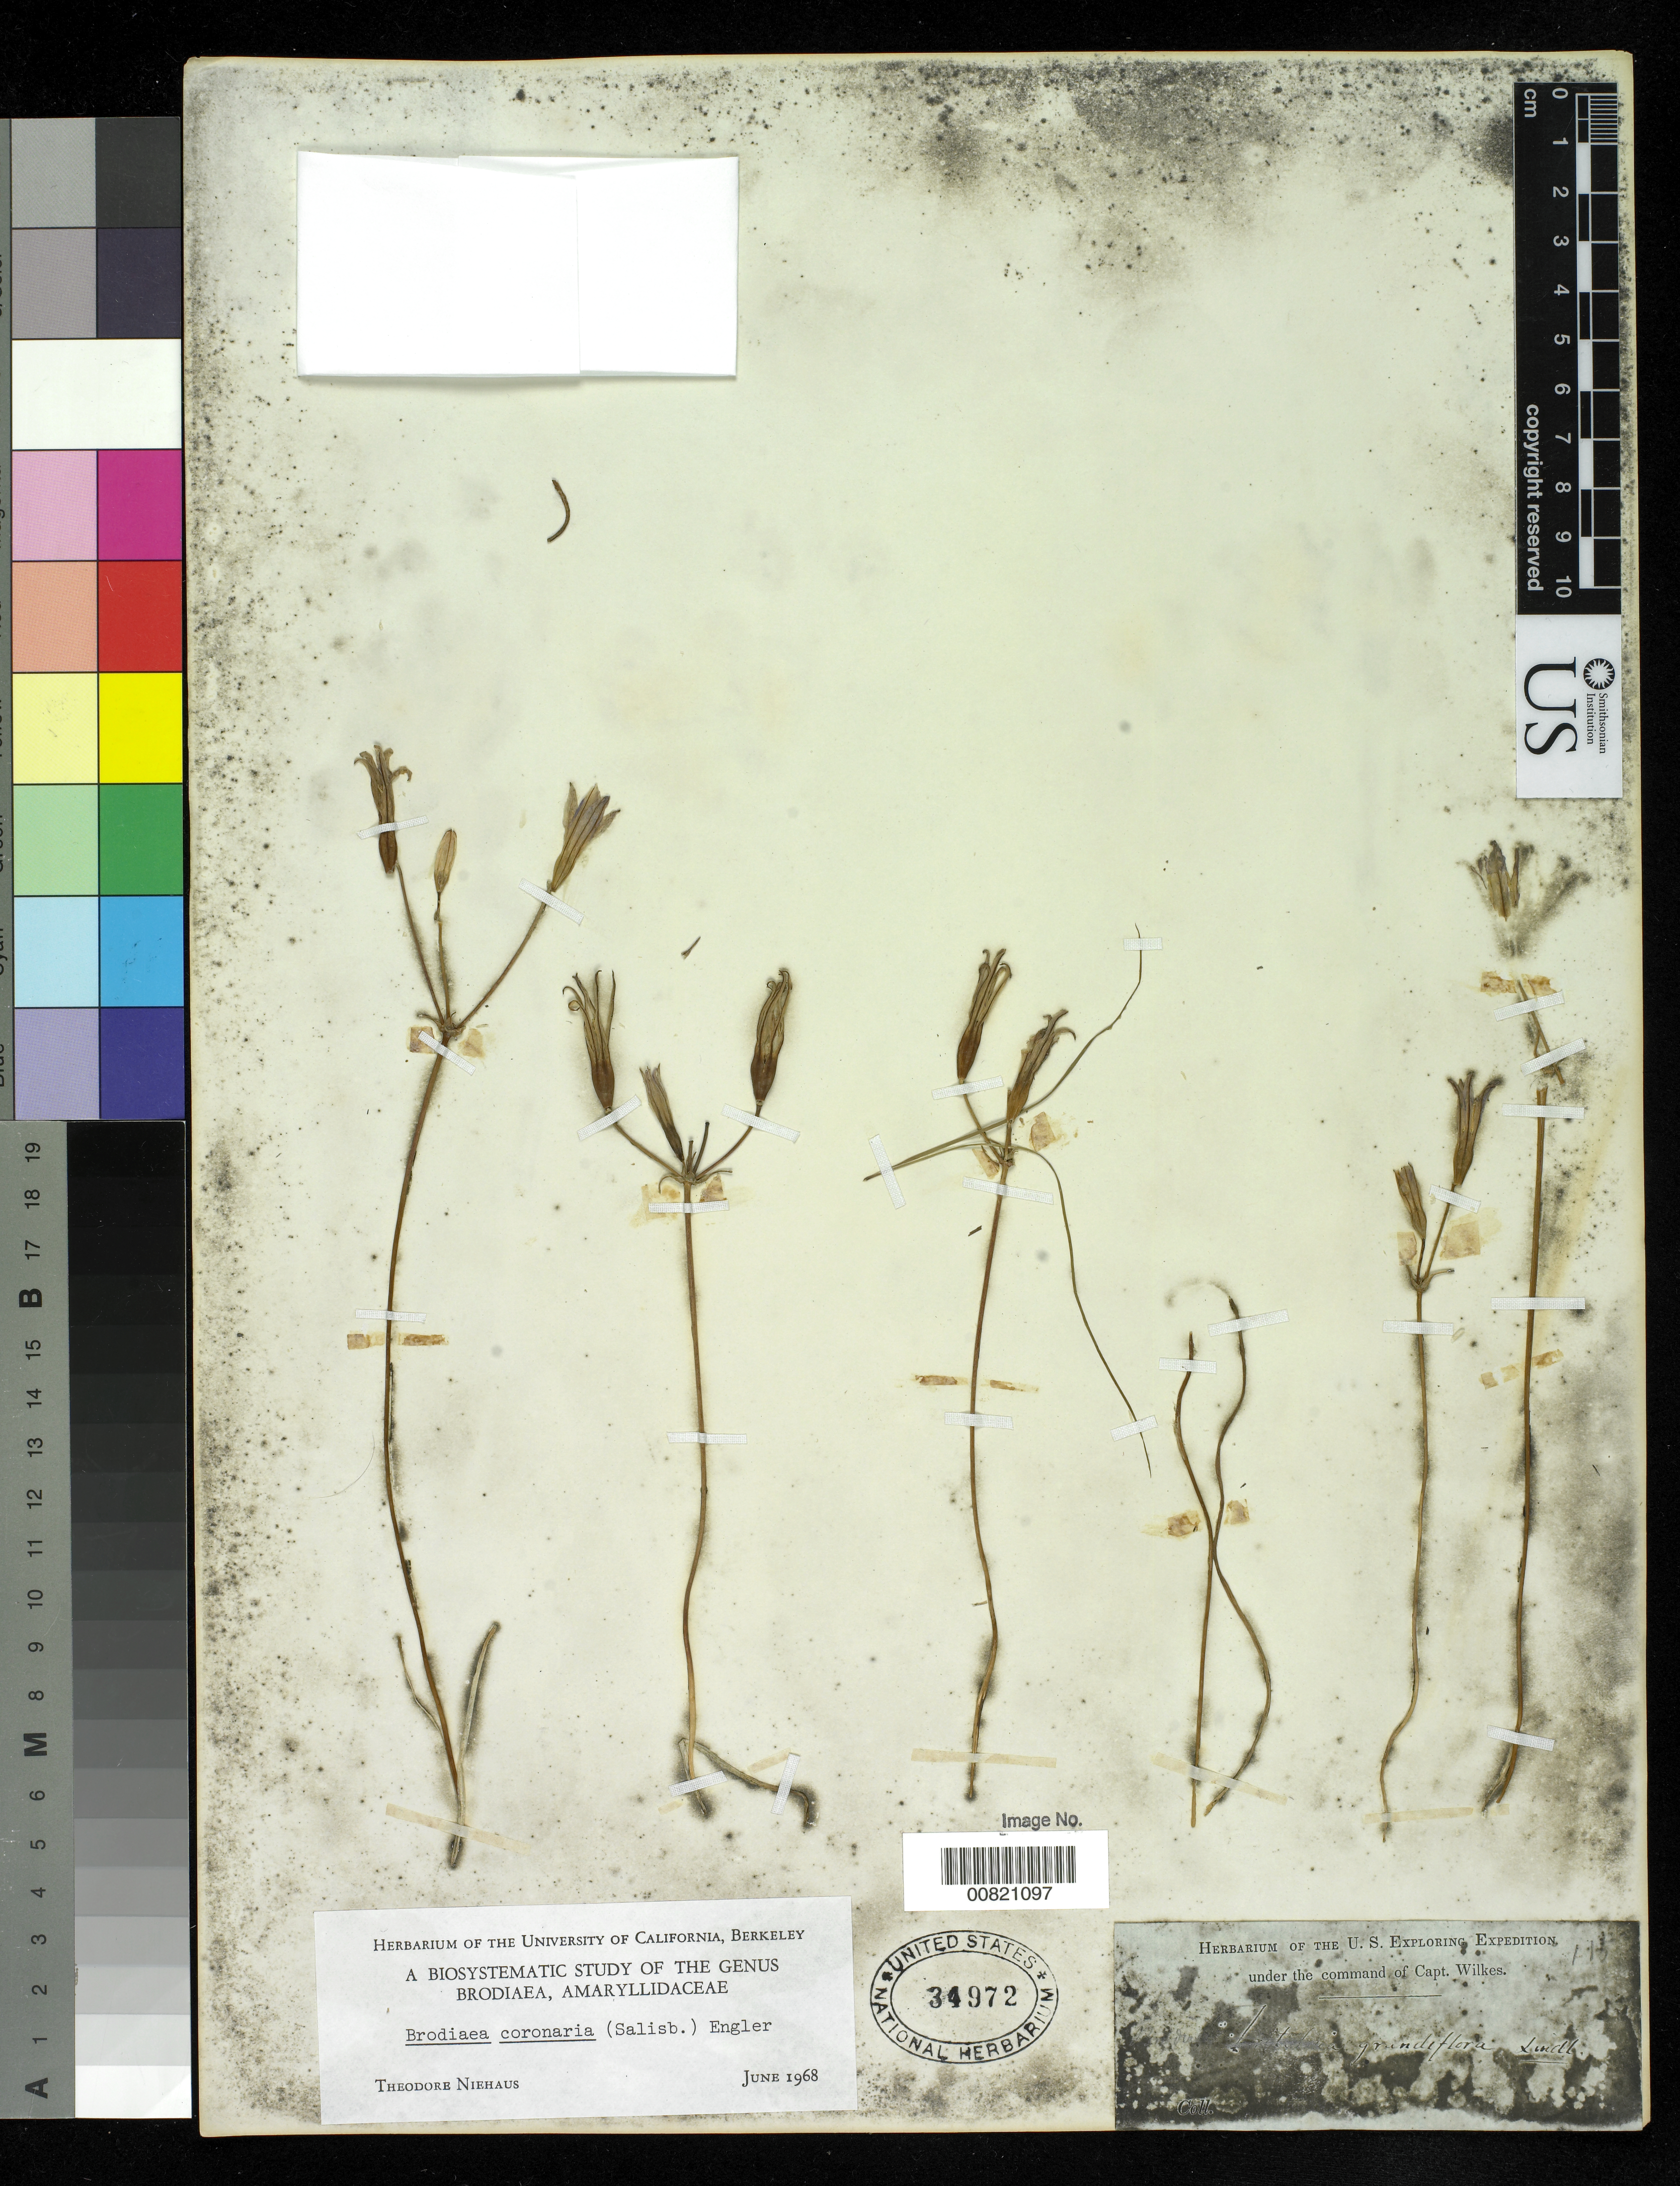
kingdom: Plantae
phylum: Tracheophyta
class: Liliopsida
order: Asparagales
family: Asparagaceae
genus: Brodiaea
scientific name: Brodiaea coronaria subsp. coronaria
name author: (Salisb.) Engl.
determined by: Strong, Mark T., (BOT), Smithsonian Institution - National Museum of Natural History (UNITED STATES)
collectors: Wilkes Explor. Exped.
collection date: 1838/1842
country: United States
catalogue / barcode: US 34972